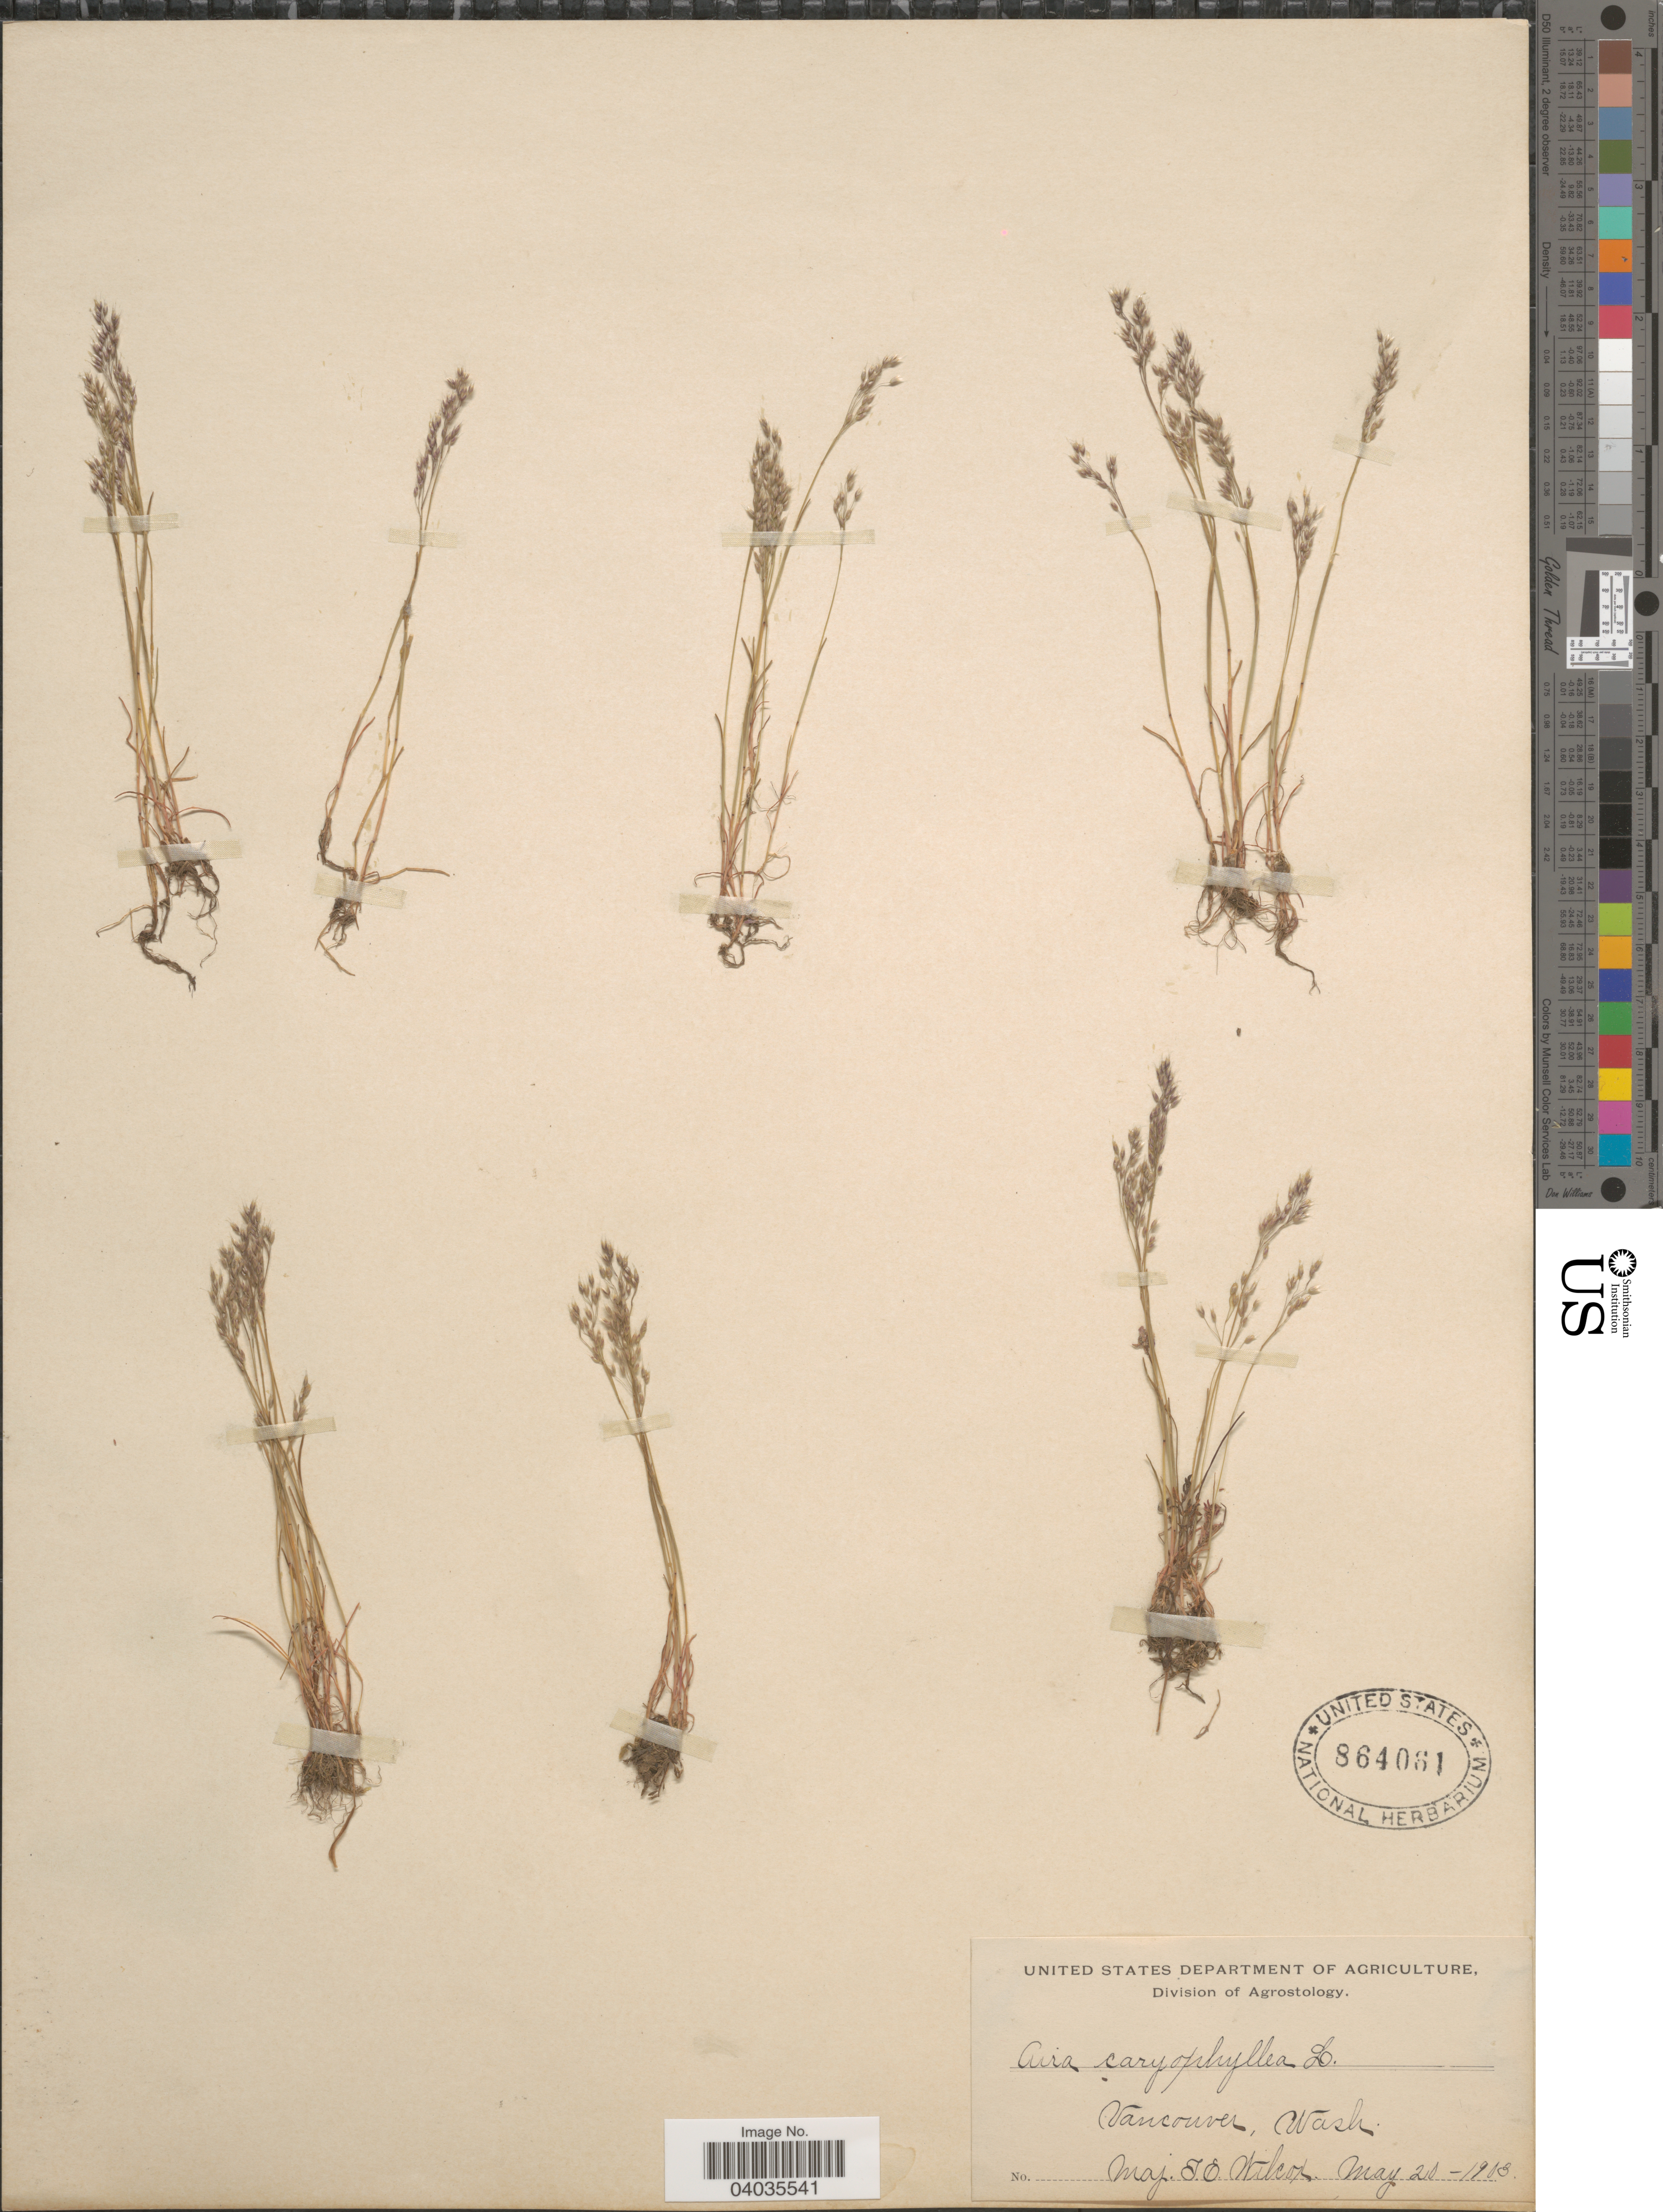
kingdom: Plantae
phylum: Tracheophyta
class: Liliopsida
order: Poales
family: Poaceae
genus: Aira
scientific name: Aira caryophyllea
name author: L.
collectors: T. E. Wilcox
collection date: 1903-05-20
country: United States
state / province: Washington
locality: Vancouver.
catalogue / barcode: US 864061